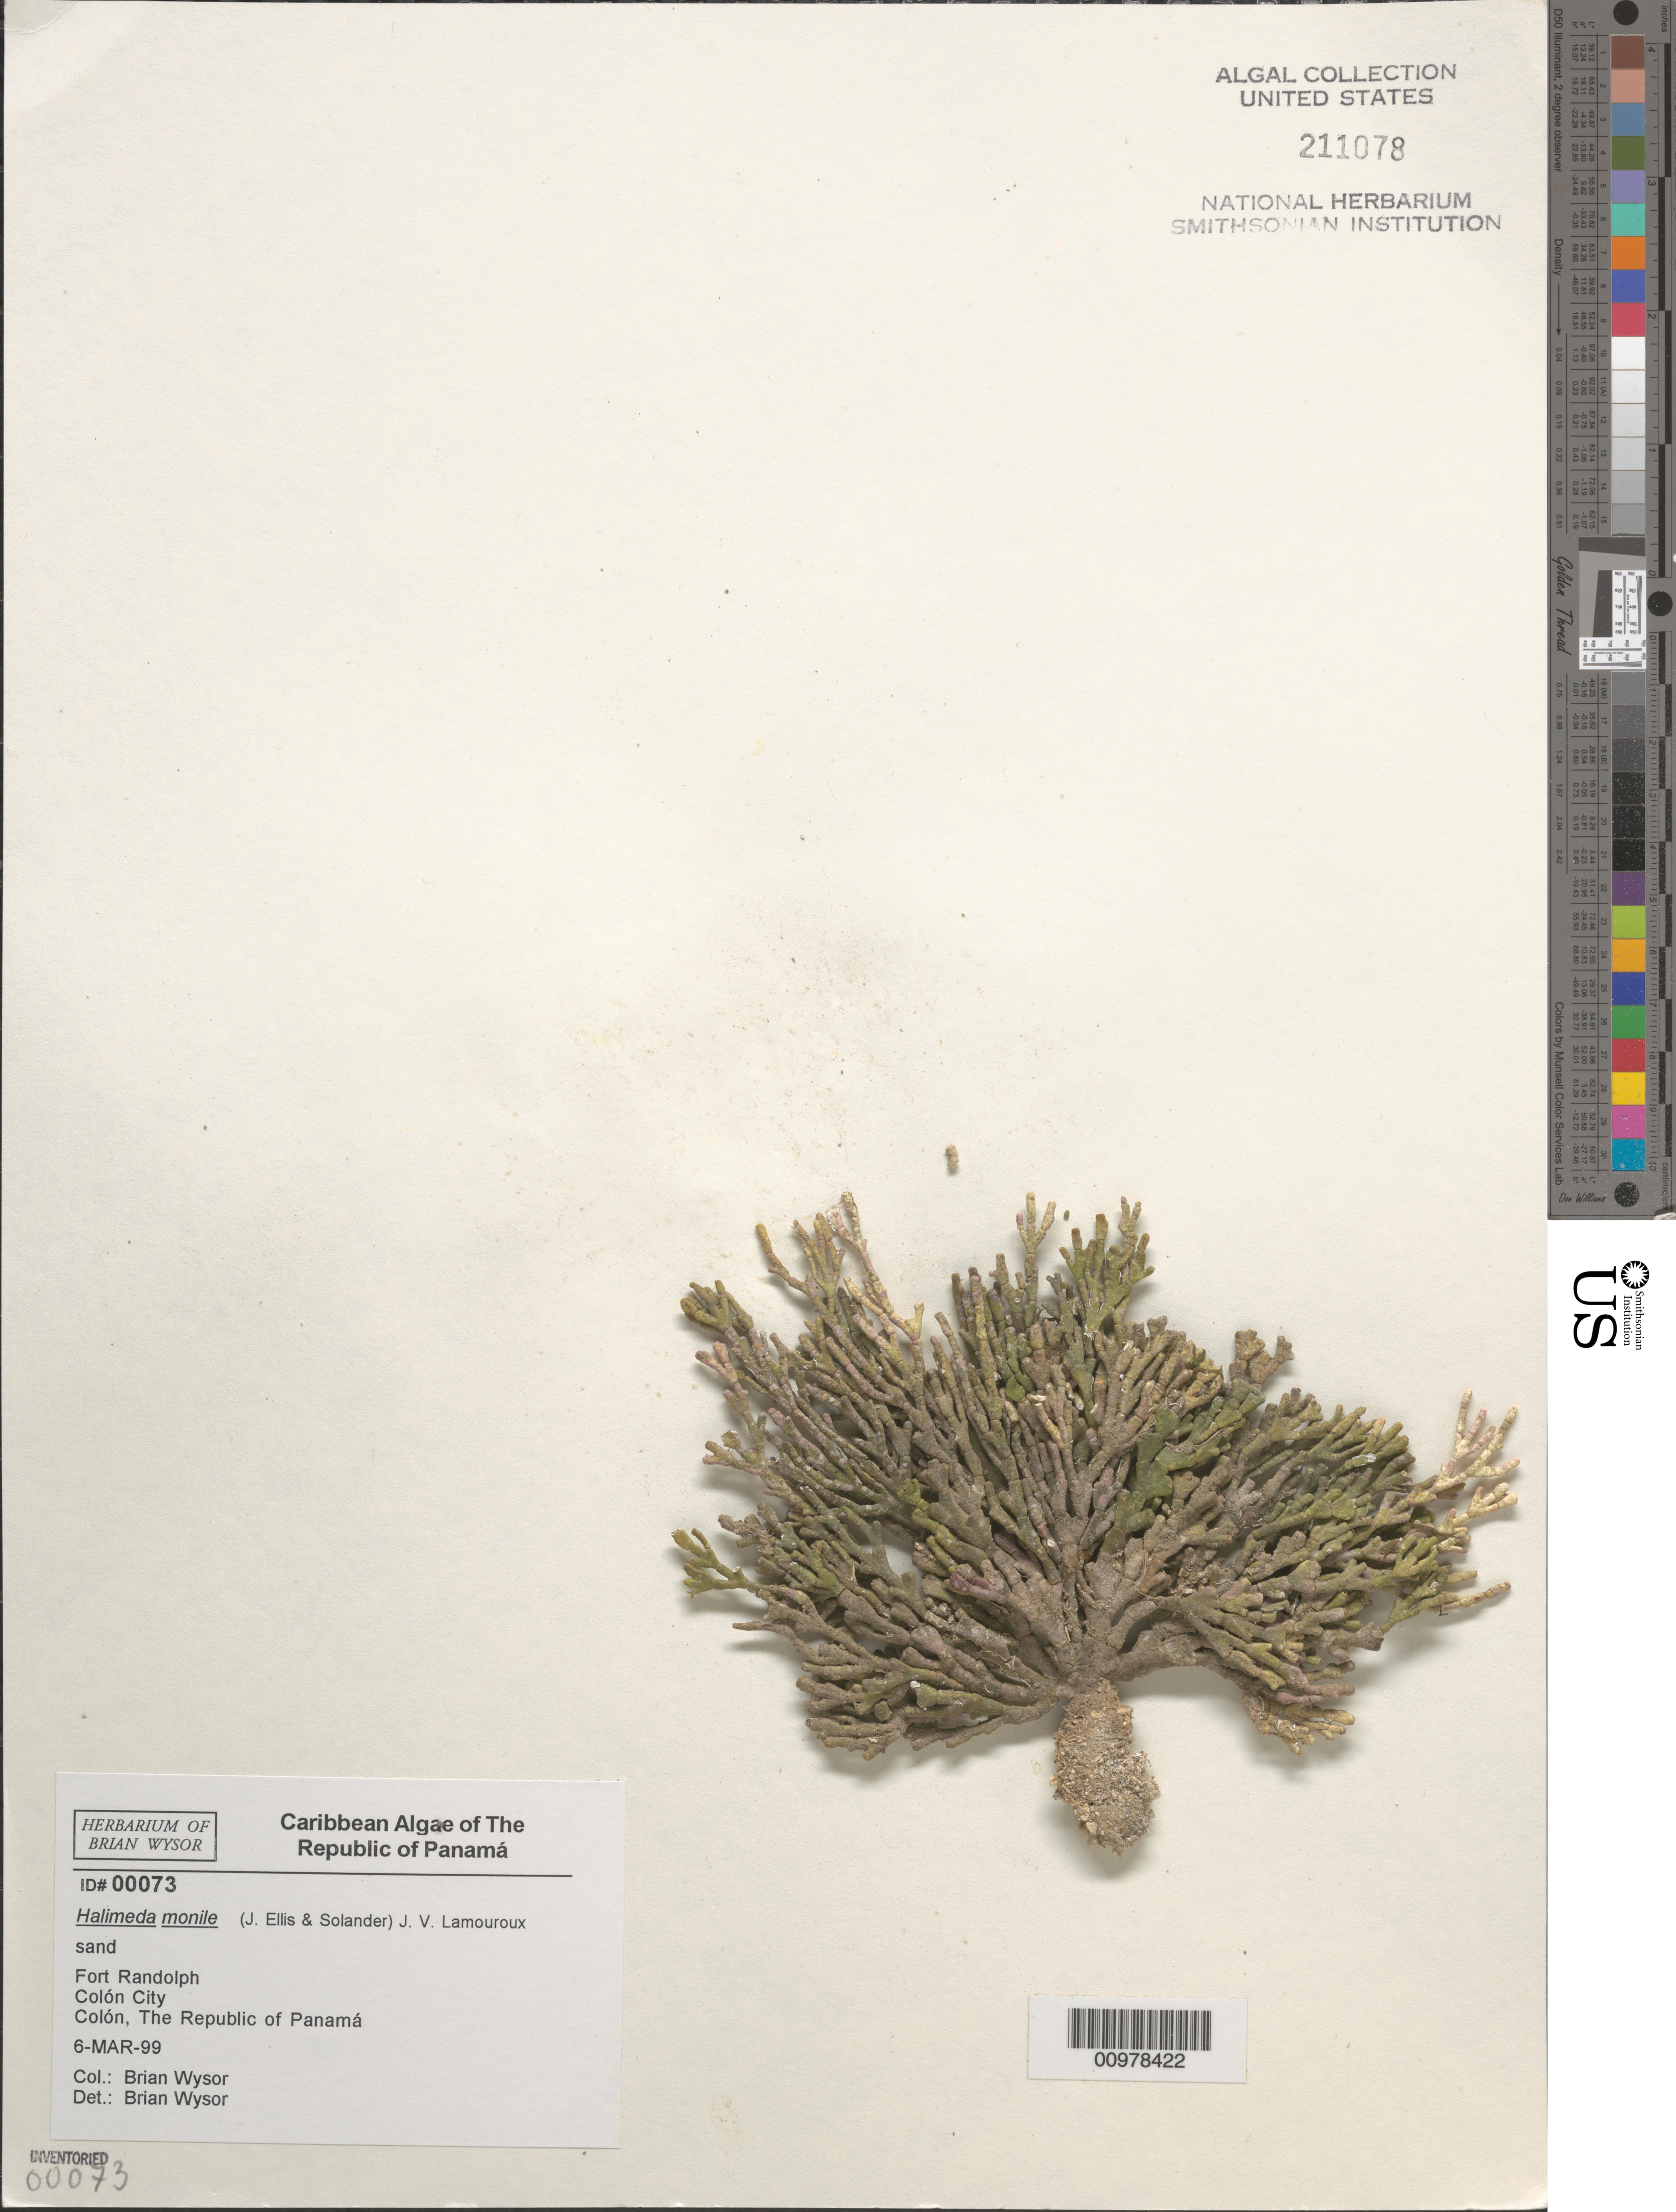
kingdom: Plantae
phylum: Chlorophyta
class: Ulvophyceae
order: Bryopsidales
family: Halimedaceae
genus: Halimeda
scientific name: Halimeda monile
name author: (J. Ellis & Sol.) J.V.Lamouroux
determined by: Wysor, B.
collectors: B. Wysor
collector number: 00073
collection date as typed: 06 Mar 1999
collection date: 1999-03-06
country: Panama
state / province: Colón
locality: Fort Randolph, Colón City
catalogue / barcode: US 211078